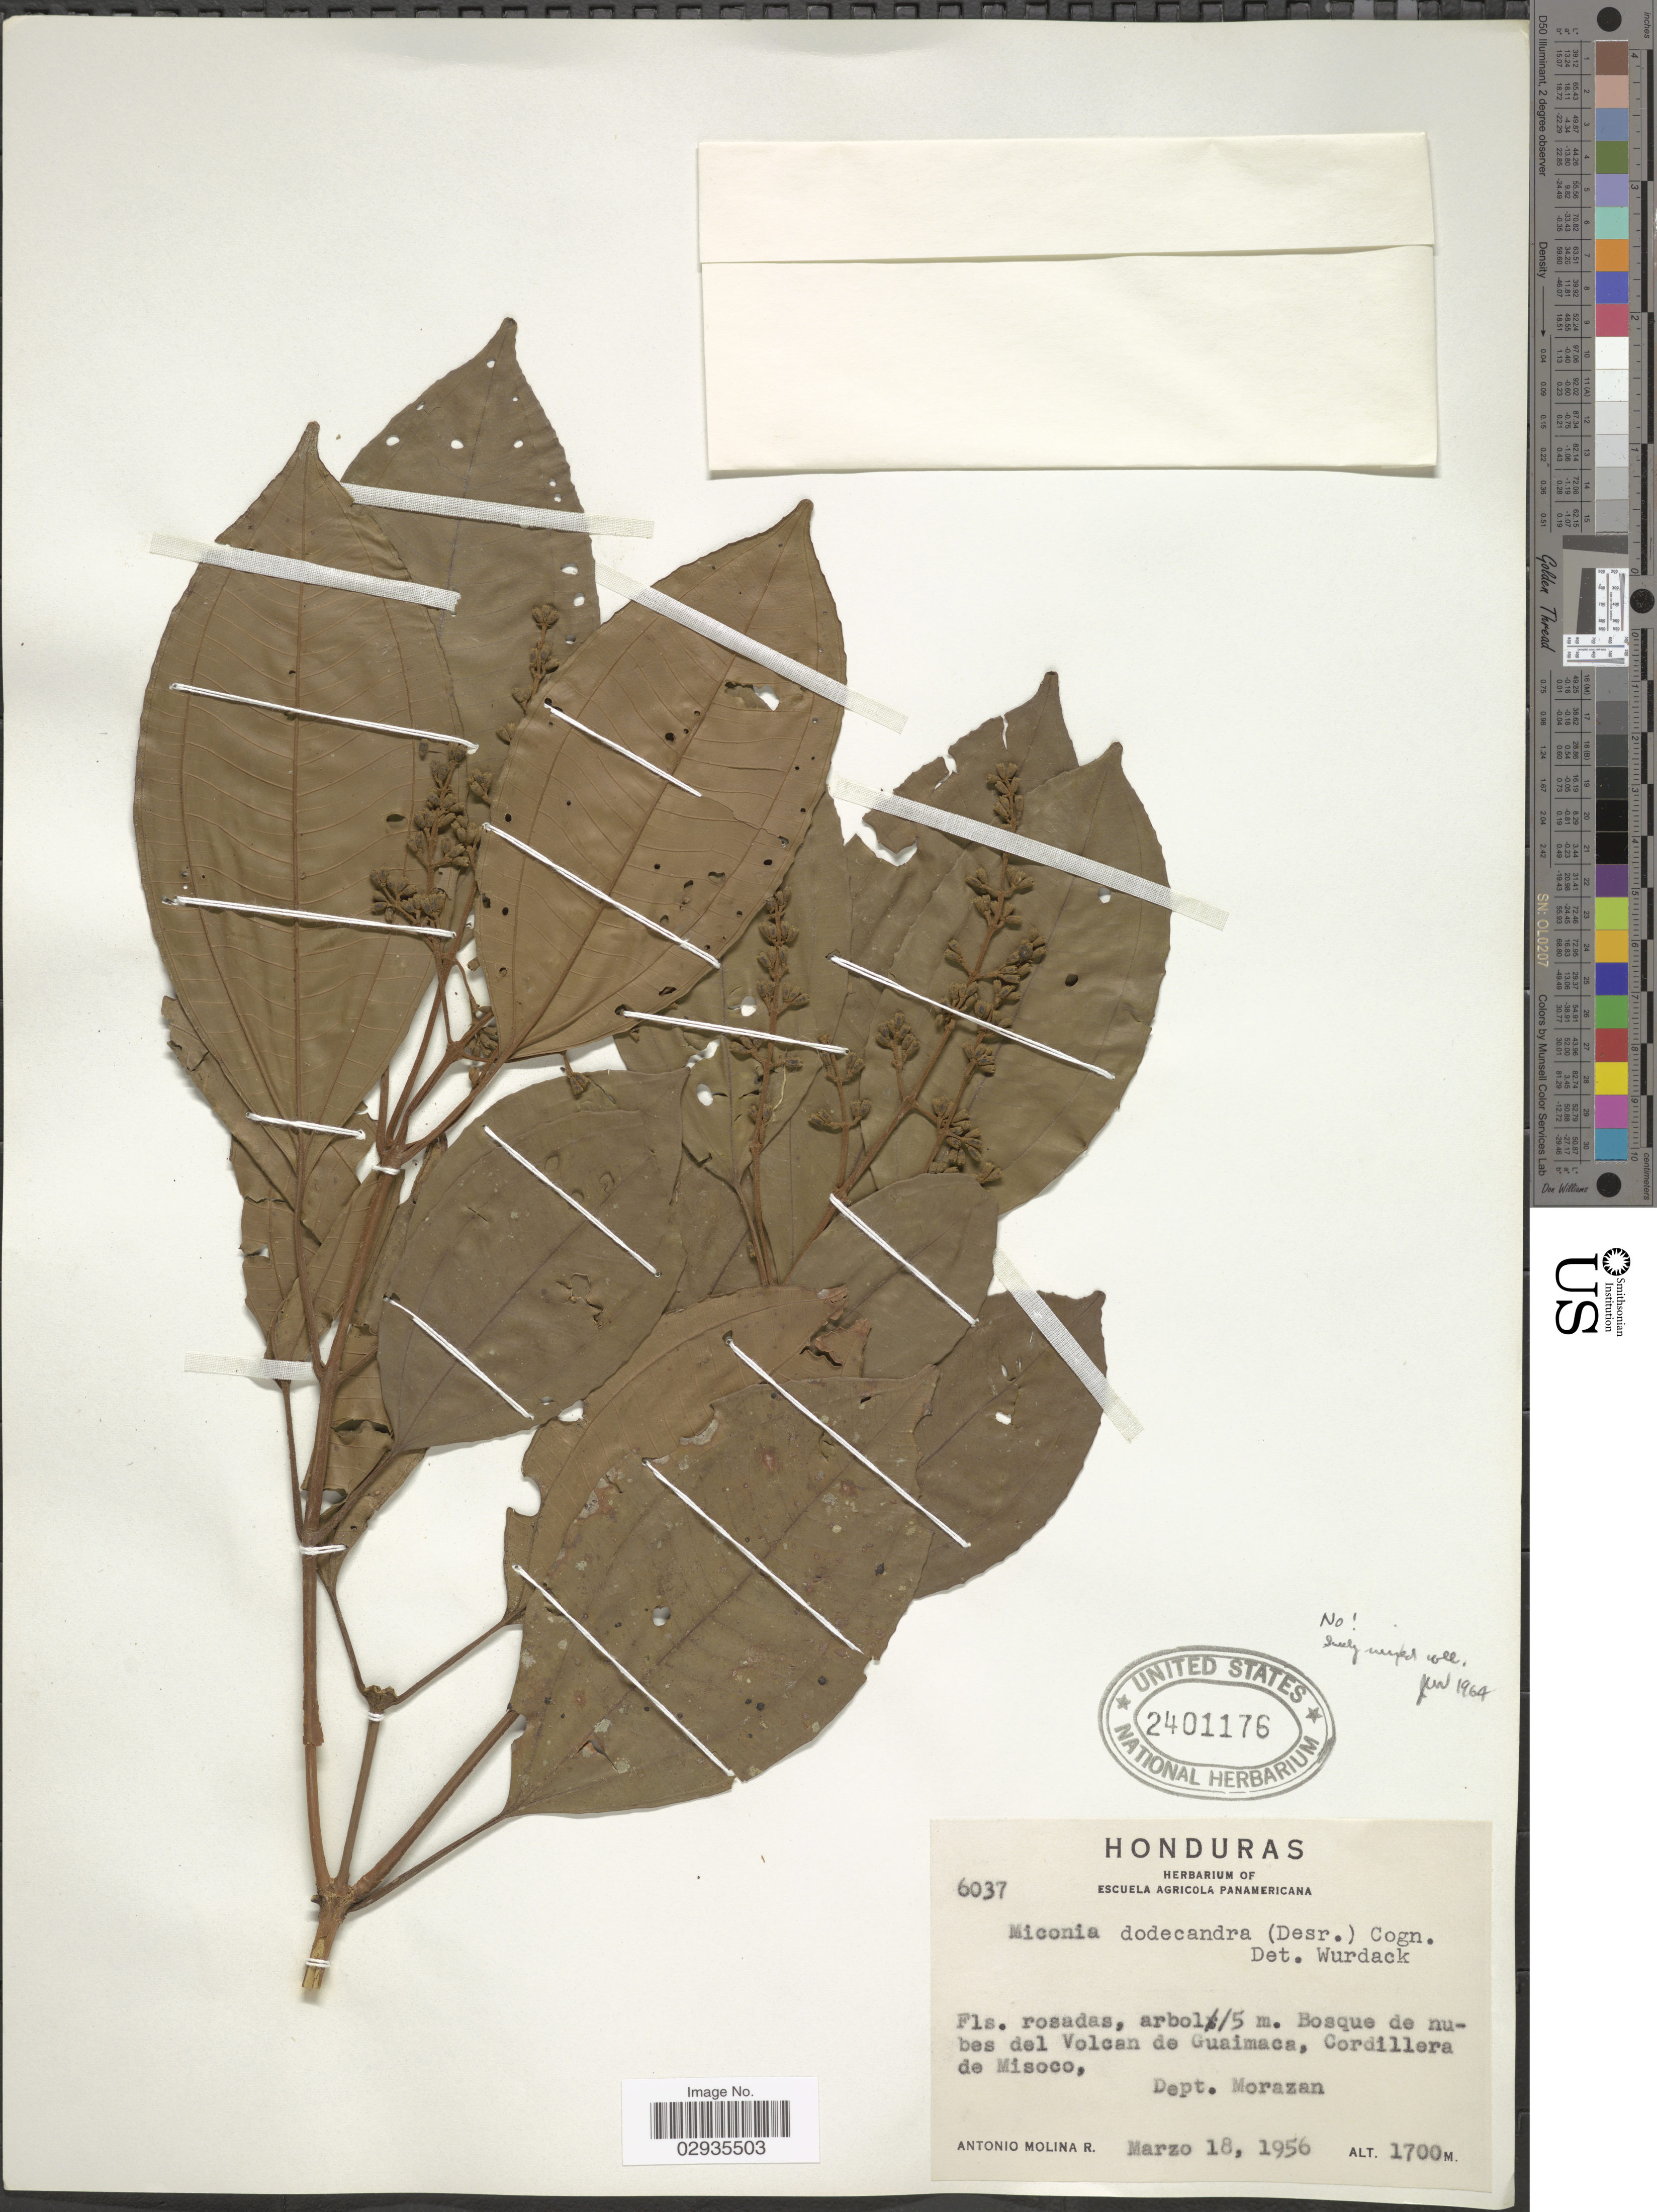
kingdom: Plantae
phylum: Tracheophyta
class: Magnoliopsida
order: Myrtales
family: Melastomataceae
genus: Miconia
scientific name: Miconia sp.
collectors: A. Molina R.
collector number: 6037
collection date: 1956-03-18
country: Honduras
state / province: Fco. Morazán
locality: Bosque de nubes del Volcan de Guaimaca, Cordillera de Misoco, Dept. Morazan.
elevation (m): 1700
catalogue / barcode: US 2401176